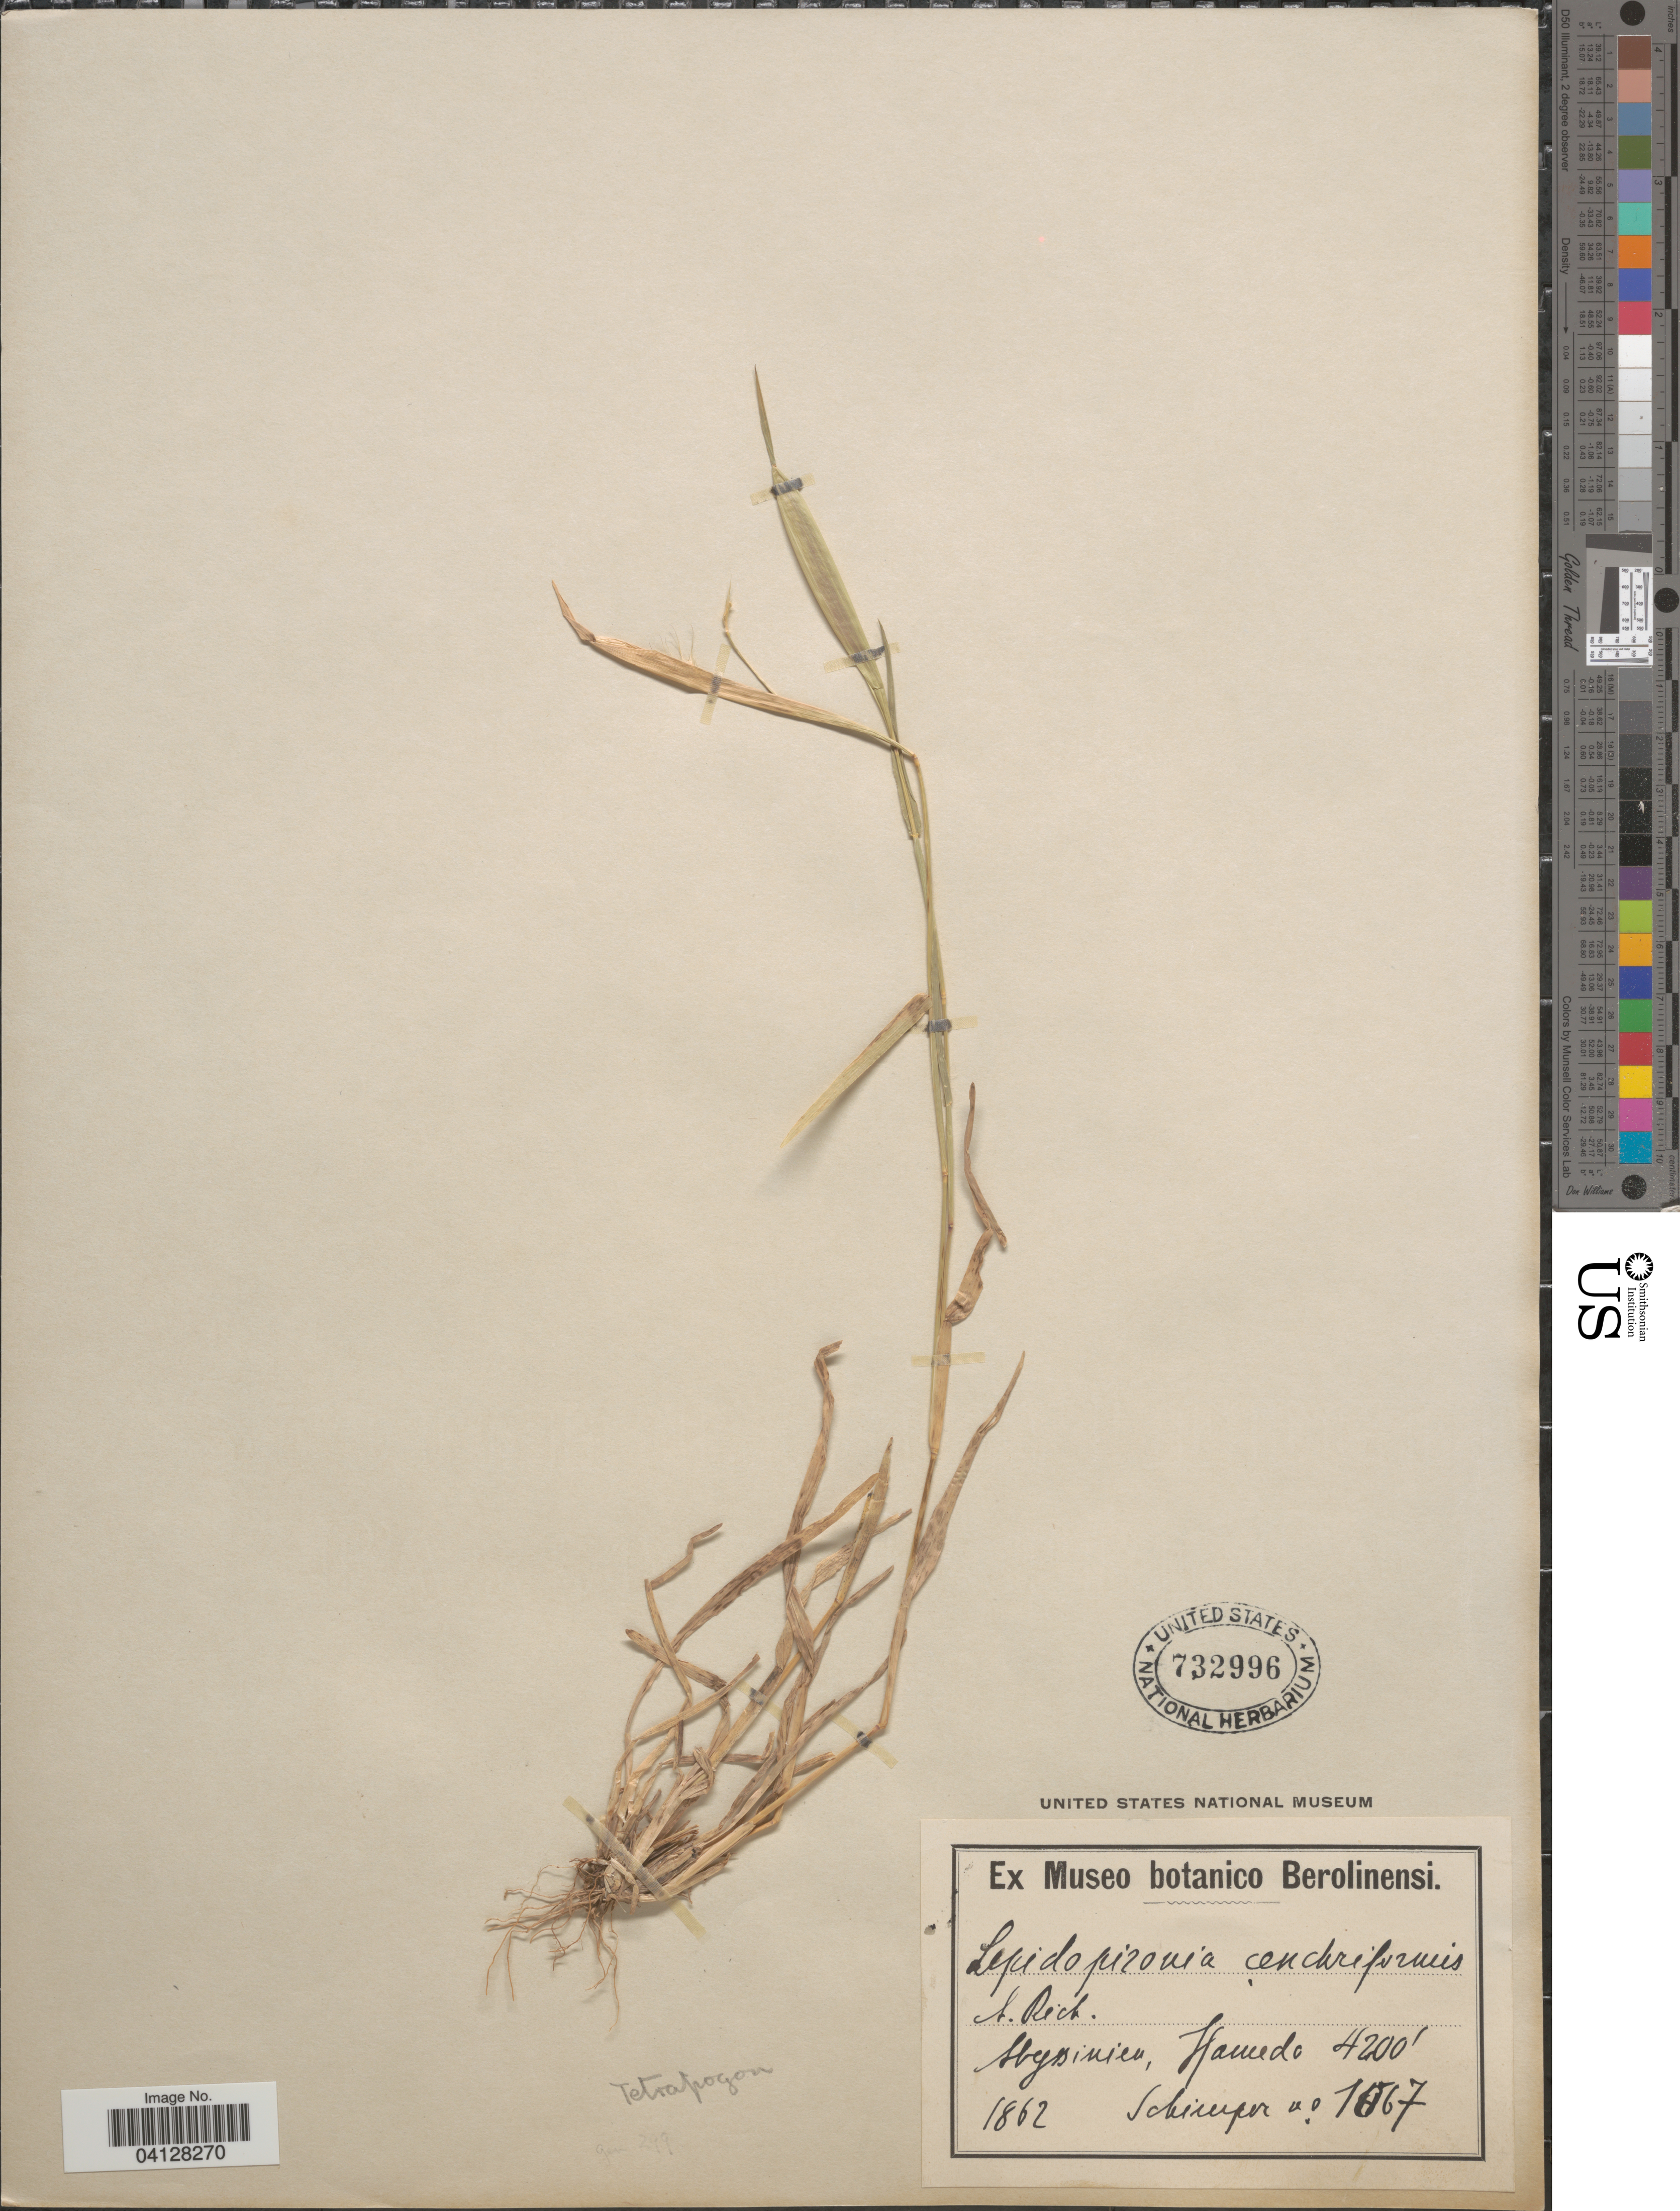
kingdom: Plantae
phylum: Tracheophyta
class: Liliopsida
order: Poales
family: Poaceae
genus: Lepidopironia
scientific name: Lepidopironia cenchriformis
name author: A. Rich.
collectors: -. Schimper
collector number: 1867*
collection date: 1862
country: Ethiopia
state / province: Tigray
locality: Abyssinien, Hamedo.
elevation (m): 1280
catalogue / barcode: US 732996